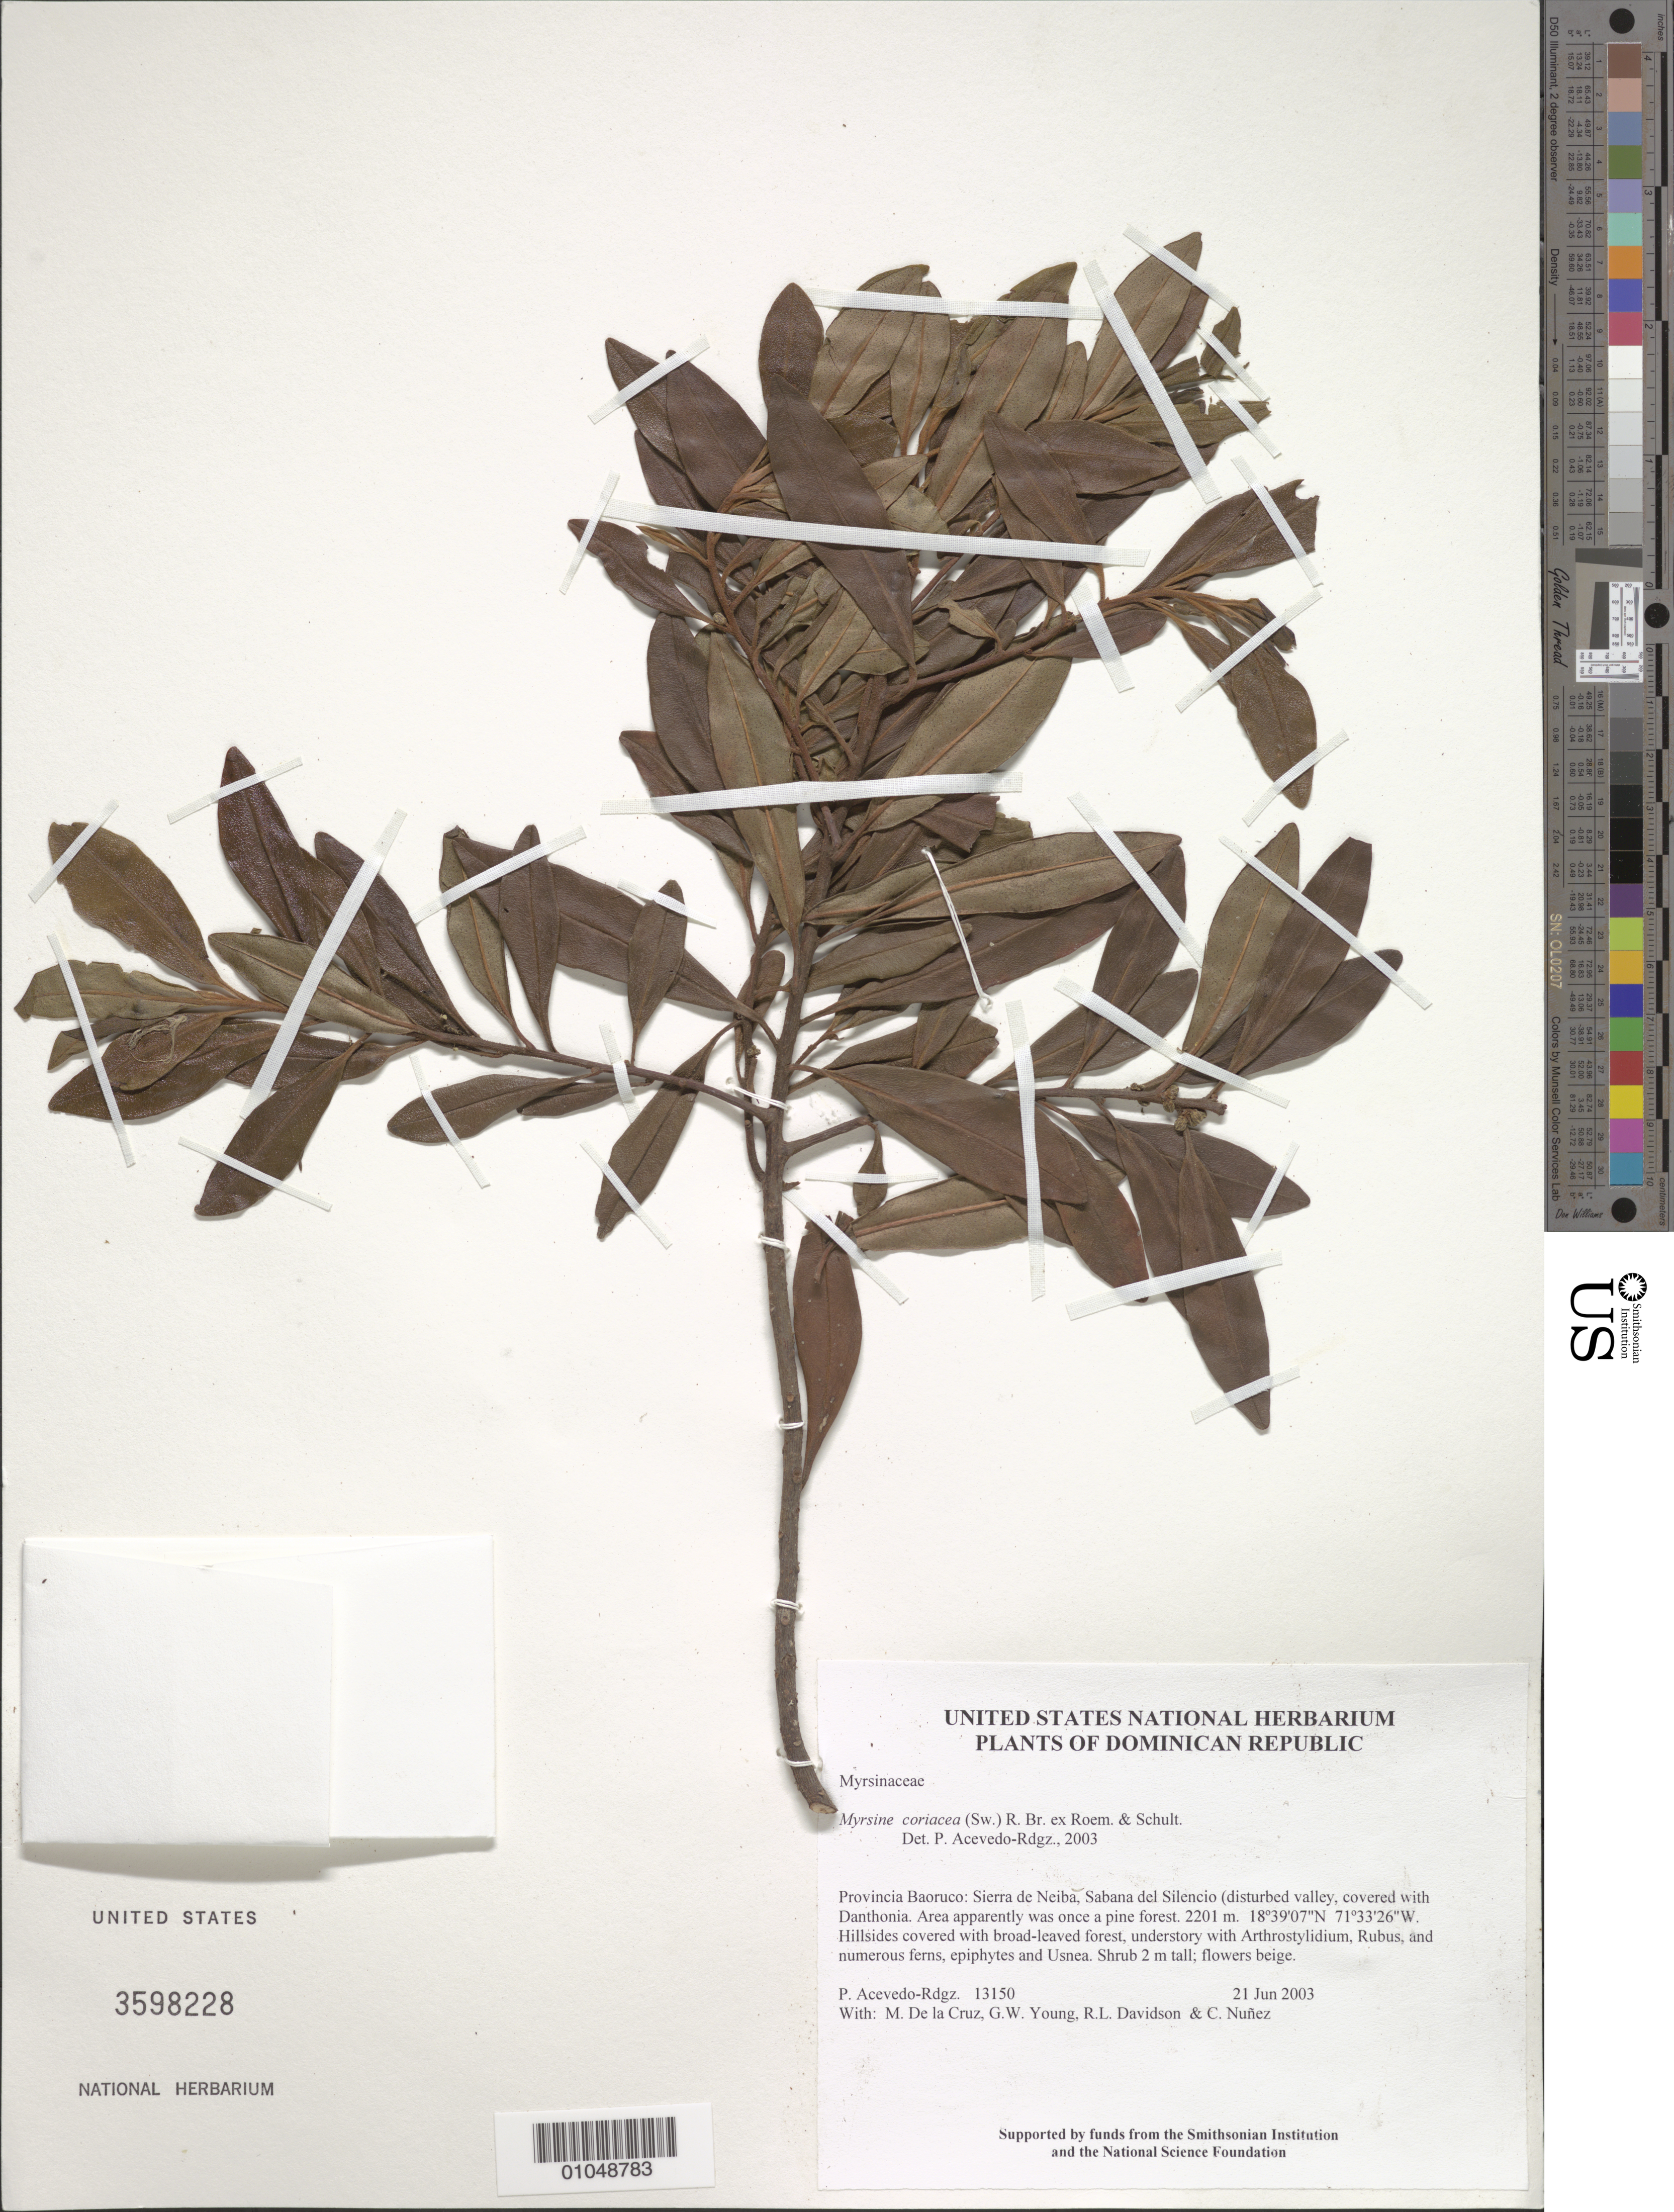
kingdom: Plantae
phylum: Tracheophyta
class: Magnoliopsida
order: Ericales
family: Primulaceae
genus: Myrsine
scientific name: Myrsine coriacea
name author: (Sw.) R. Br. ex Roem. & Schult.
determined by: Acevedo-Rodríguez, P., (BOT), Smithsonian Institution - National Museum of Natural History (UNITED STATES)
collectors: P. Acevedo-Rodr., M. de la Cruz, J. Rawlins, G. Young, R. Davidson & C. Nunez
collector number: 13150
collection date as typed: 21 Jun 2003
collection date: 2003-06-21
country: Dominican Republic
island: Hispaniola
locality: Provincia Baoruco: Sierra de Neiba, Sabana del Silencio (disturbed valley, covered with Danthonia. Area apparently was once a pine forest.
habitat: Hillsides covered with broad-leaved forest, understory with Arthrostylidium, Rubus, and numerous ferns, epiphytes and Usnea.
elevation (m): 2201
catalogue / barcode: US 3598228